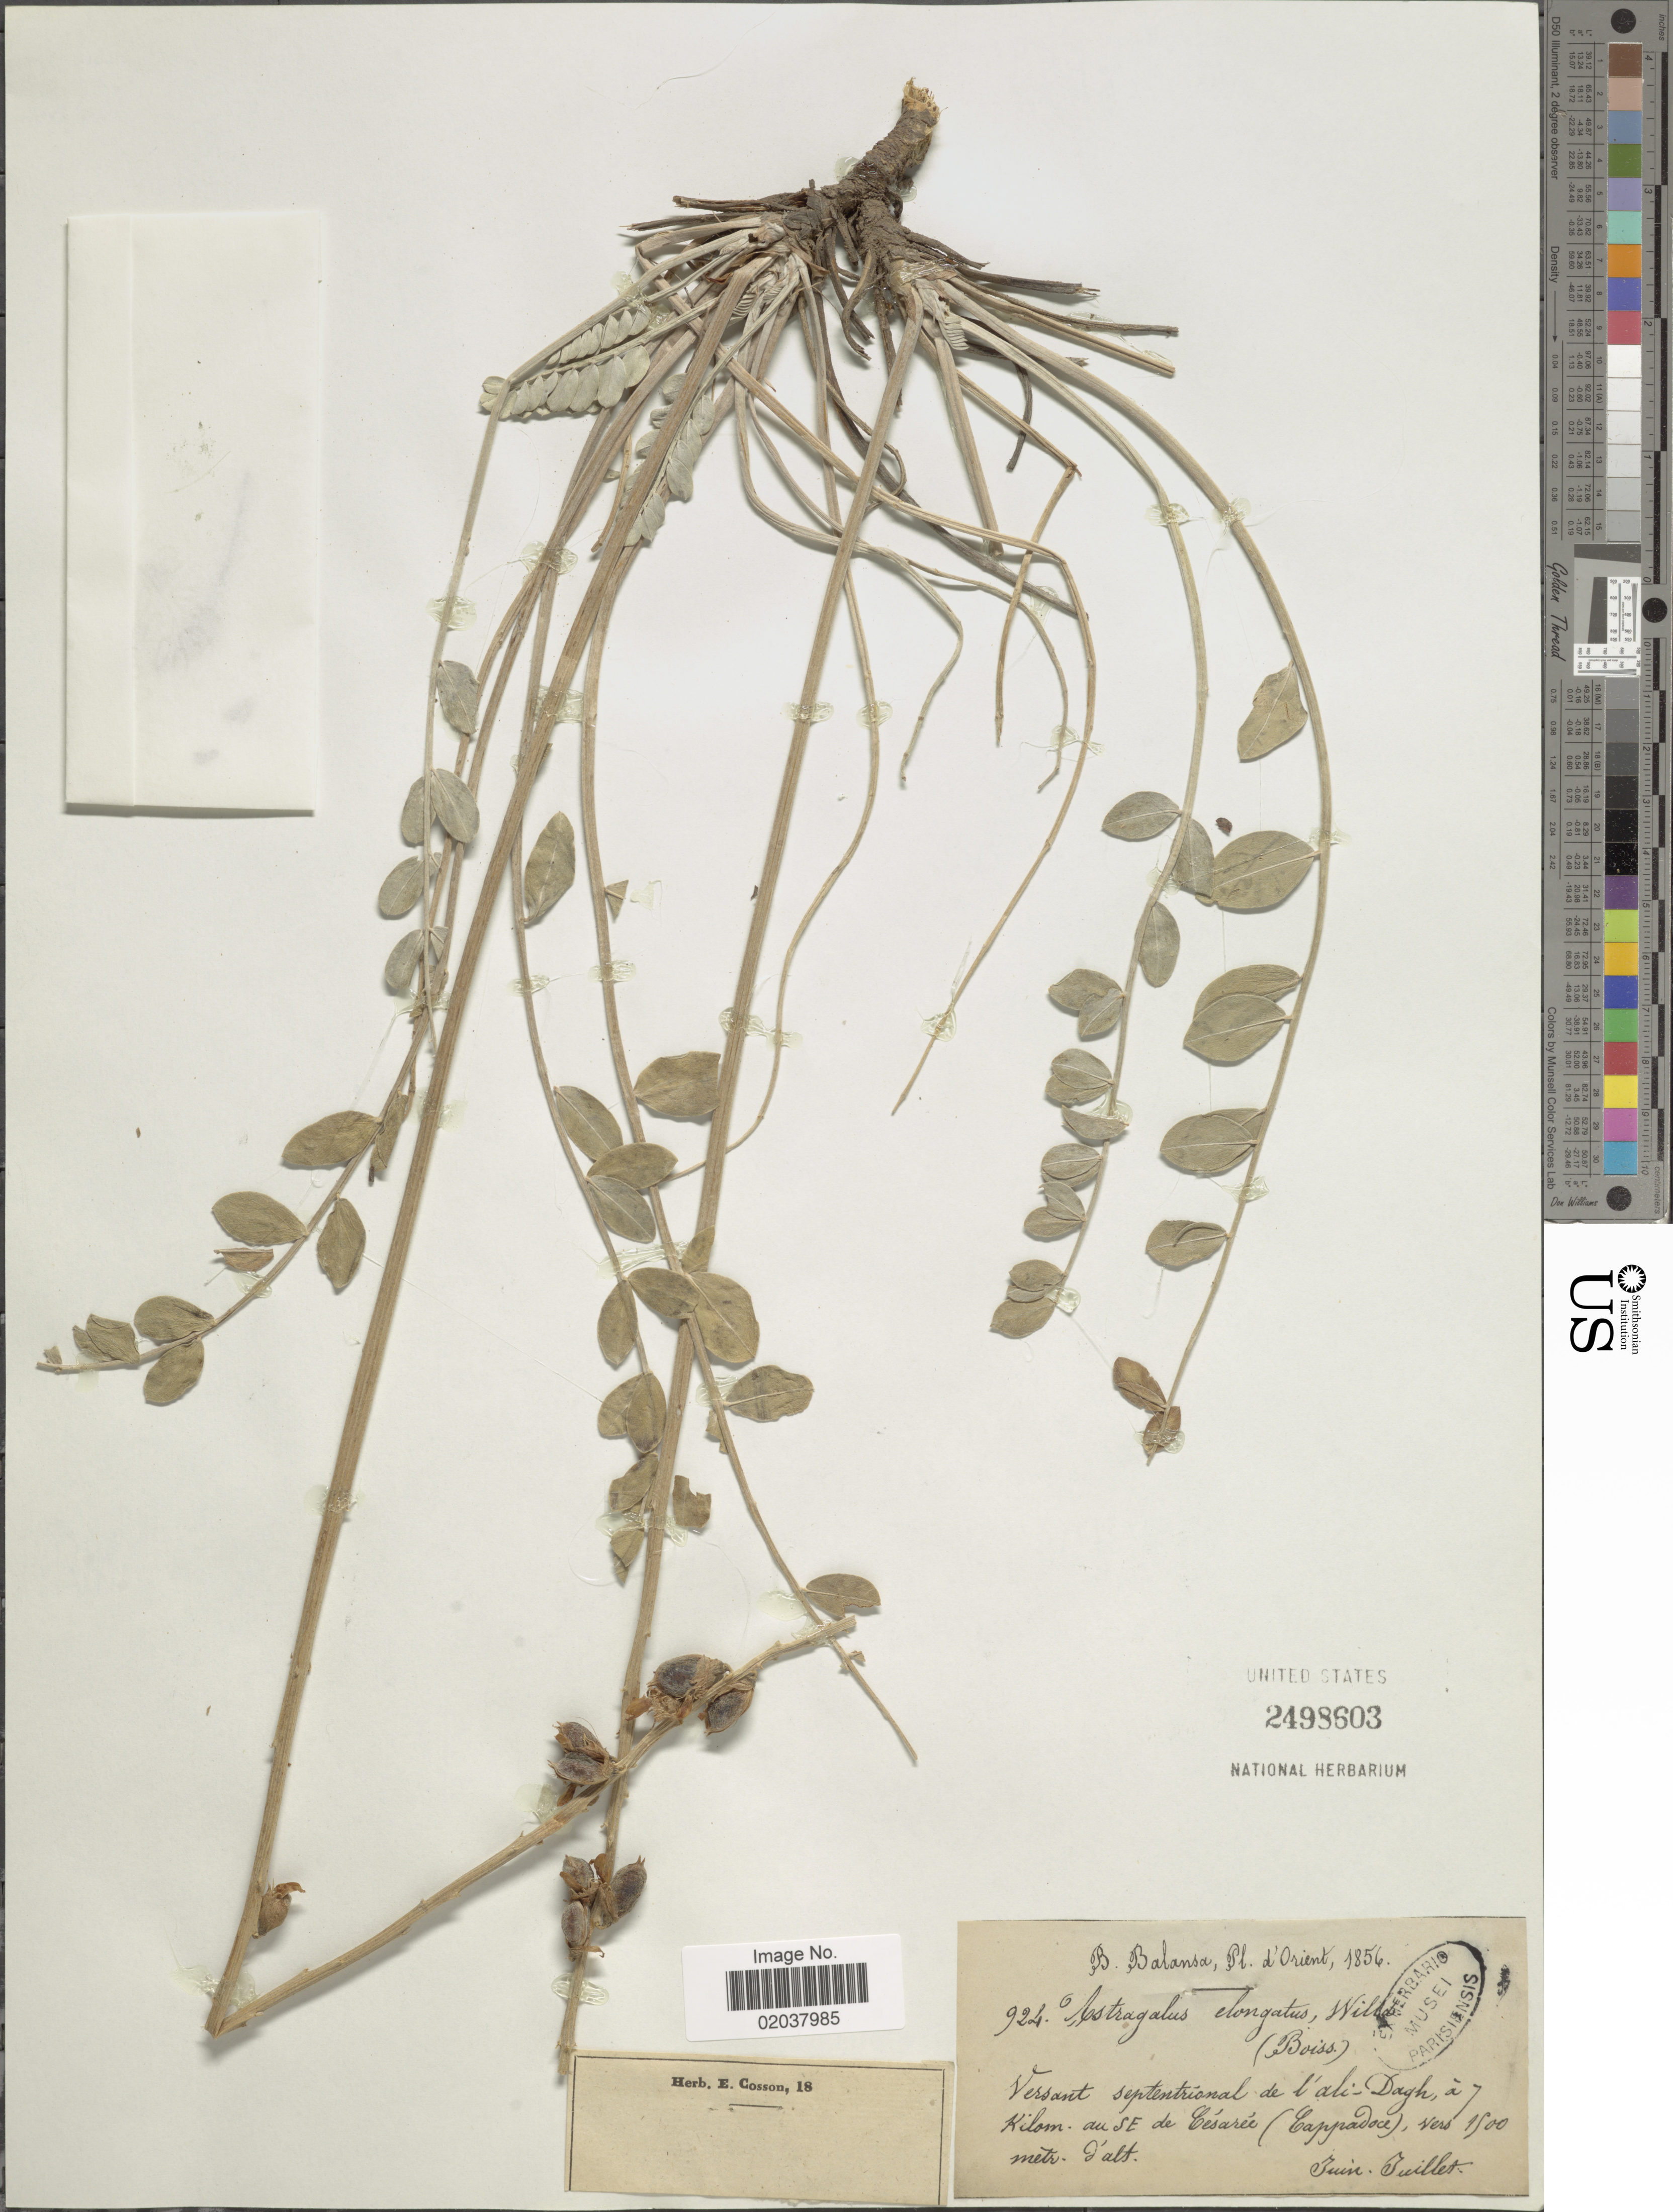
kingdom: Plantae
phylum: Tracheophyta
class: Magnoliopsida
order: Fabales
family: Fabaceae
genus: Astragalus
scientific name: Astragalus elongatus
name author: Willd.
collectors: B. Balansa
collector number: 924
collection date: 1856-06/1856-07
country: Turkey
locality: Pl. d'Orient. Versant septentrional de l'ali-Dagh, à 7 Kilom. au SE de Césarée (Cappadoce)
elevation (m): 1500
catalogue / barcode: US 2498603